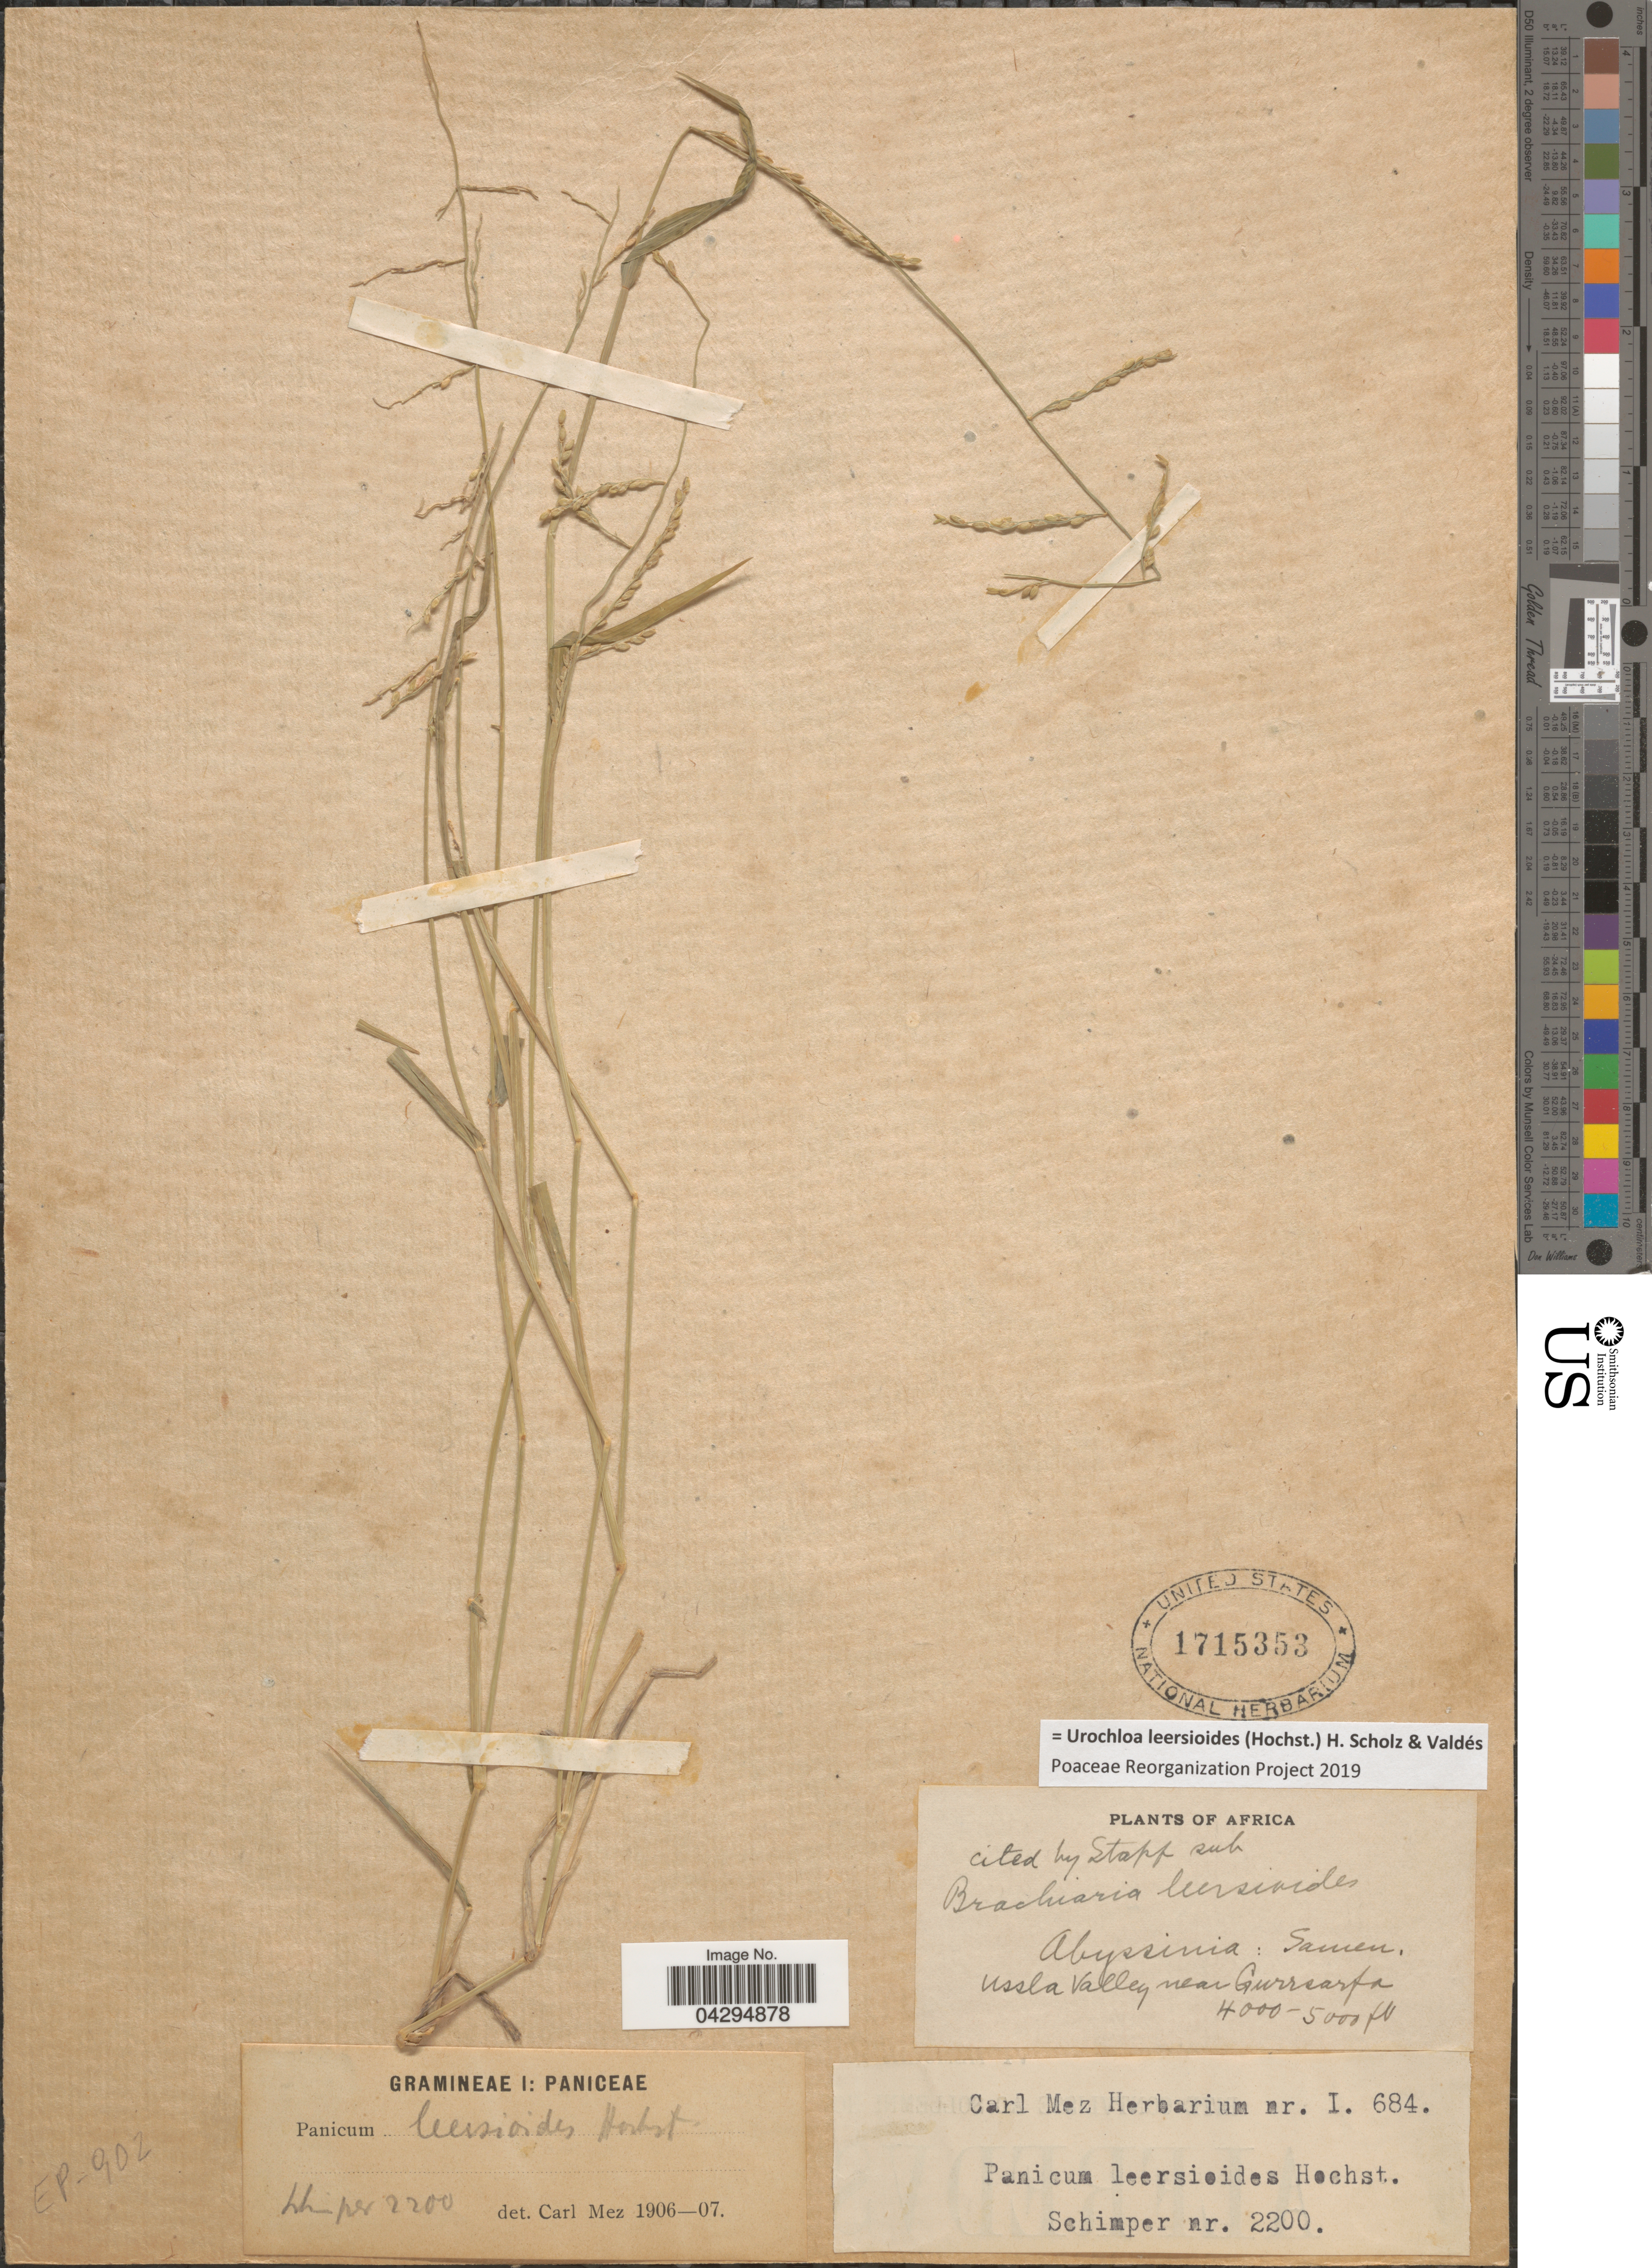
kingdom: Plantae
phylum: Tracheophyta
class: Liliopsida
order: Poales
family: Poaceae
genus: Urochloa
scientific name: Urochloa leersioides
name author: (Hochst.) H. Scholz & Valdés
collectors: -. Schimper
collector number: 2200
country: Ethiopia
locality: Abyssinia : Samen. Ussla Valley near Gurrsarfa.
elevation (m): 1219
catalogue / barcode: US 1715353